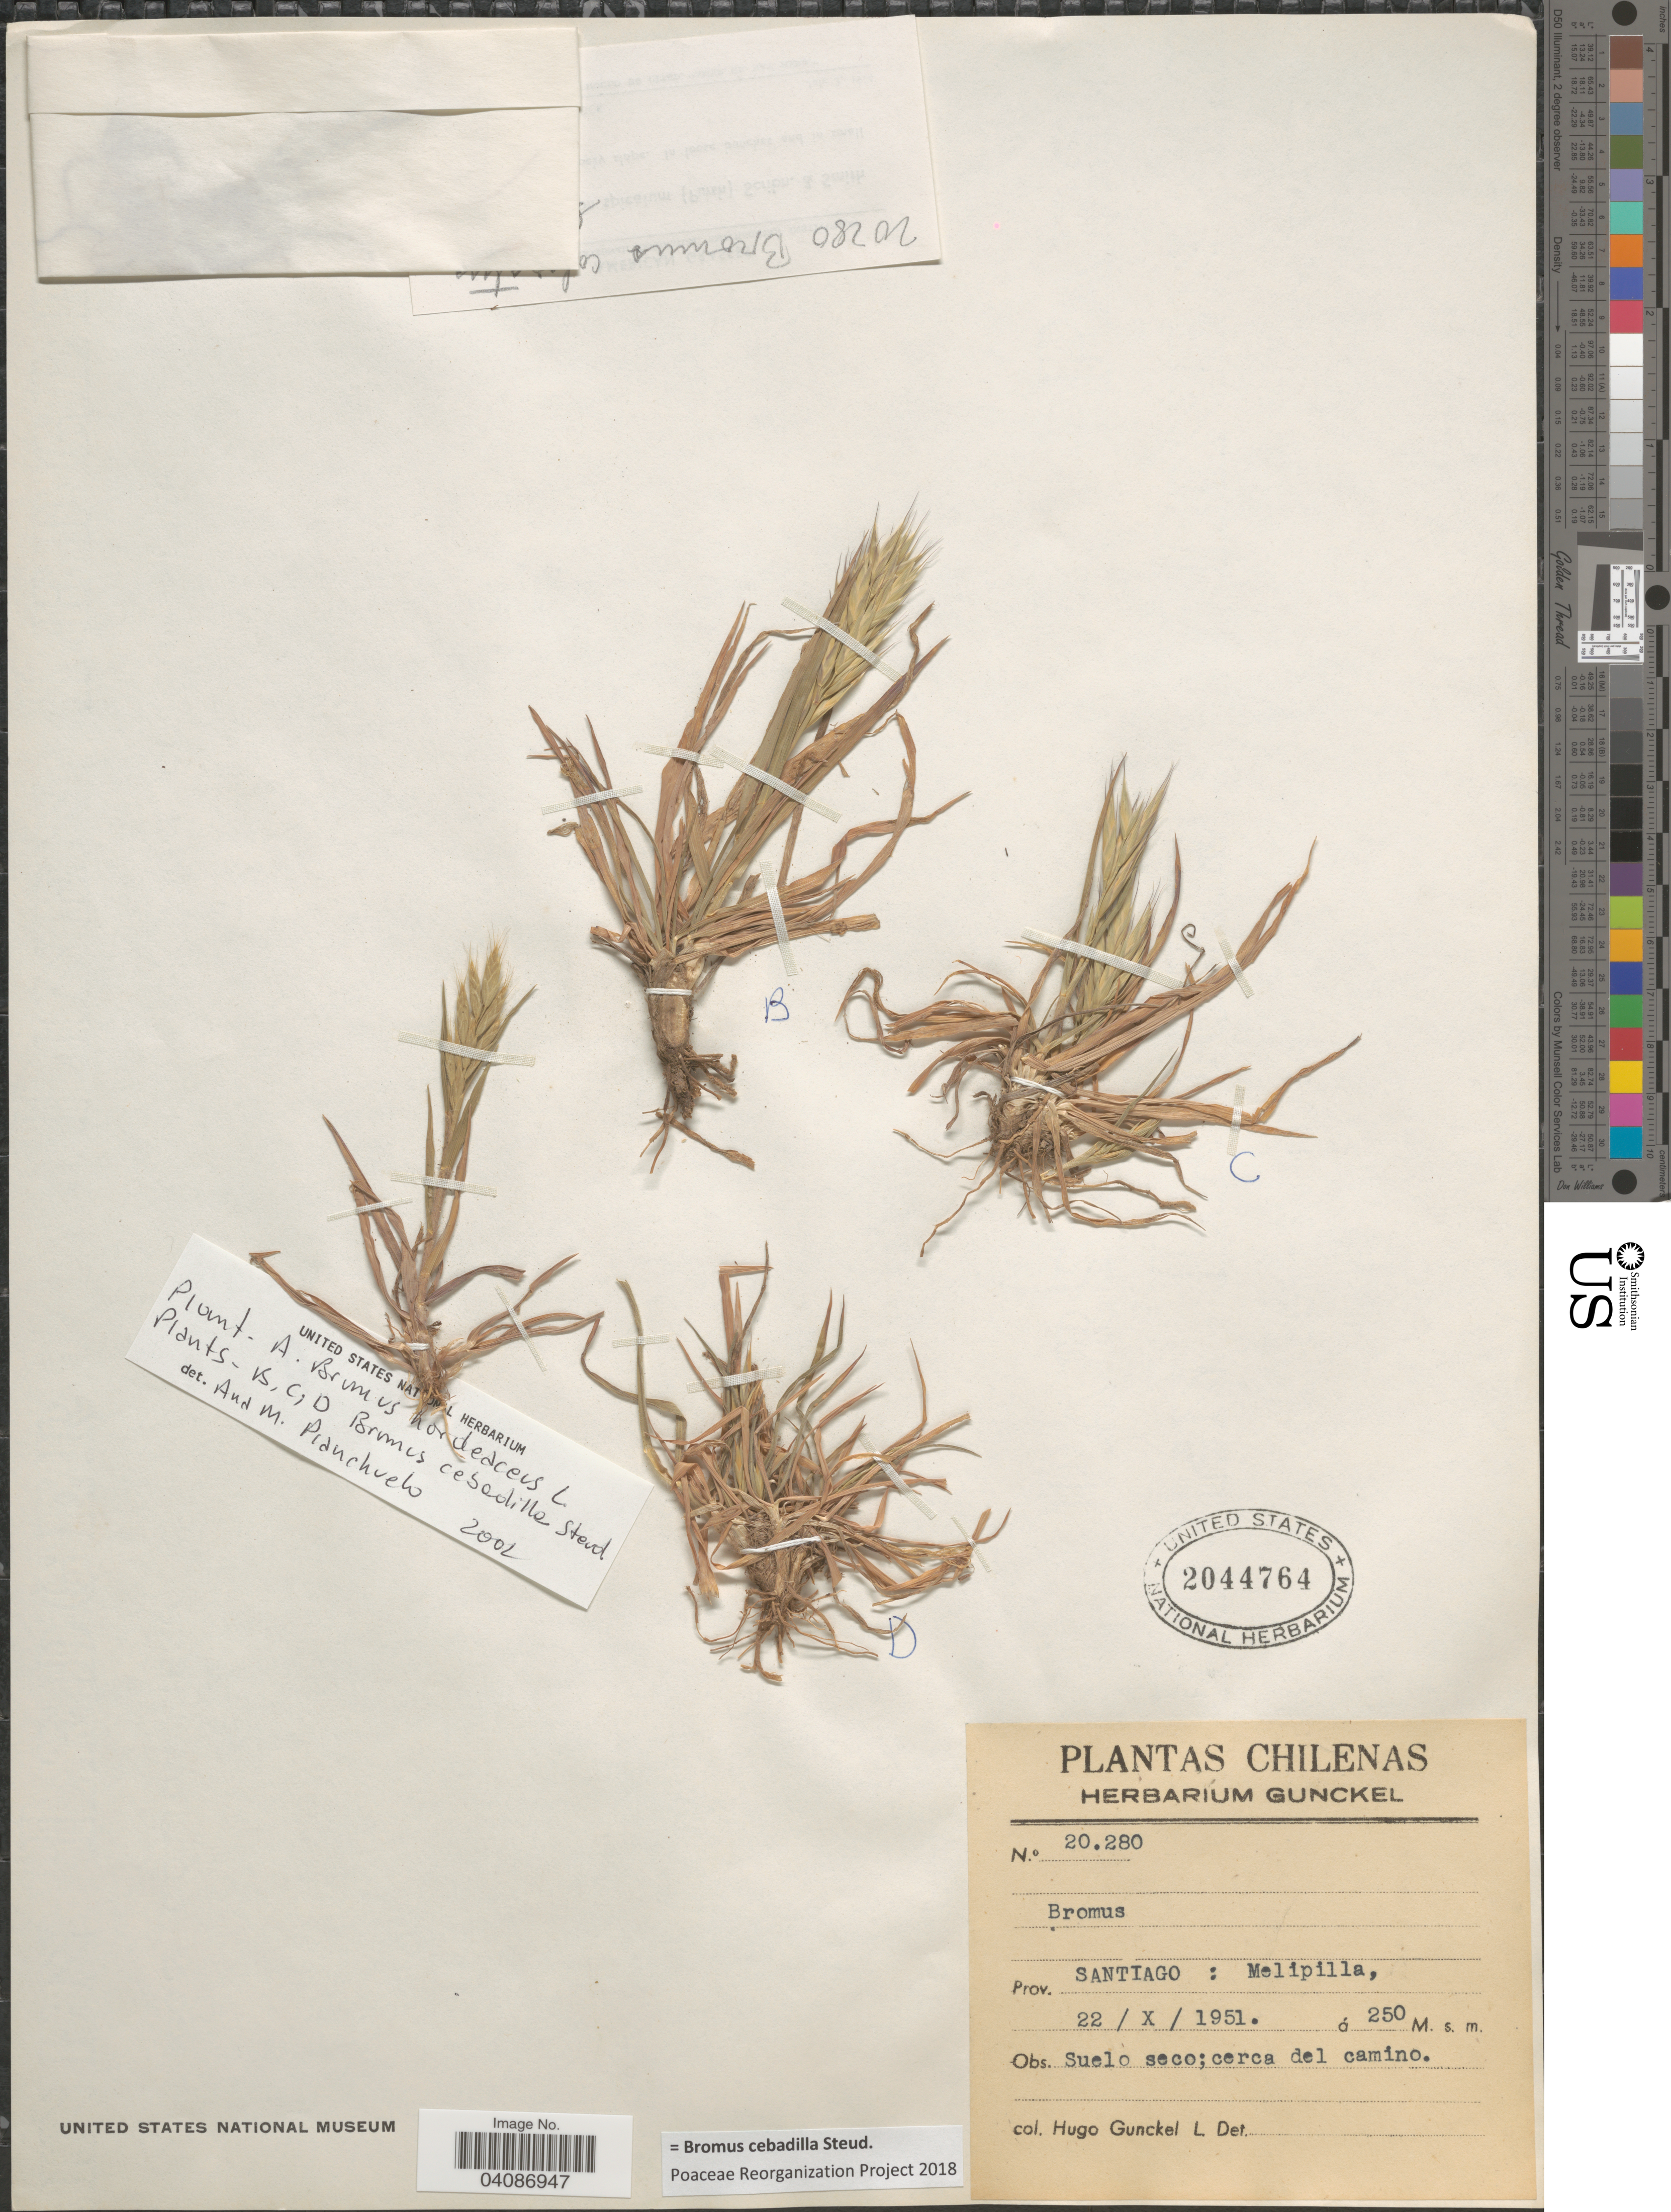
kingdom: Plantae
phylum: Tracheophyta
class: Liliopsida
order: Poales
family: Poaceae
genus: Bromus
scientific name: Bromus cebadilla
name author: Steud.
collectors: H. Gunckel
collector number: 20280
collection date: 1951-10-22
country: Chile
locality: Prov. Santiago: Melipilla.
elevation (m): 250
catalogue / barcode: US 2044764